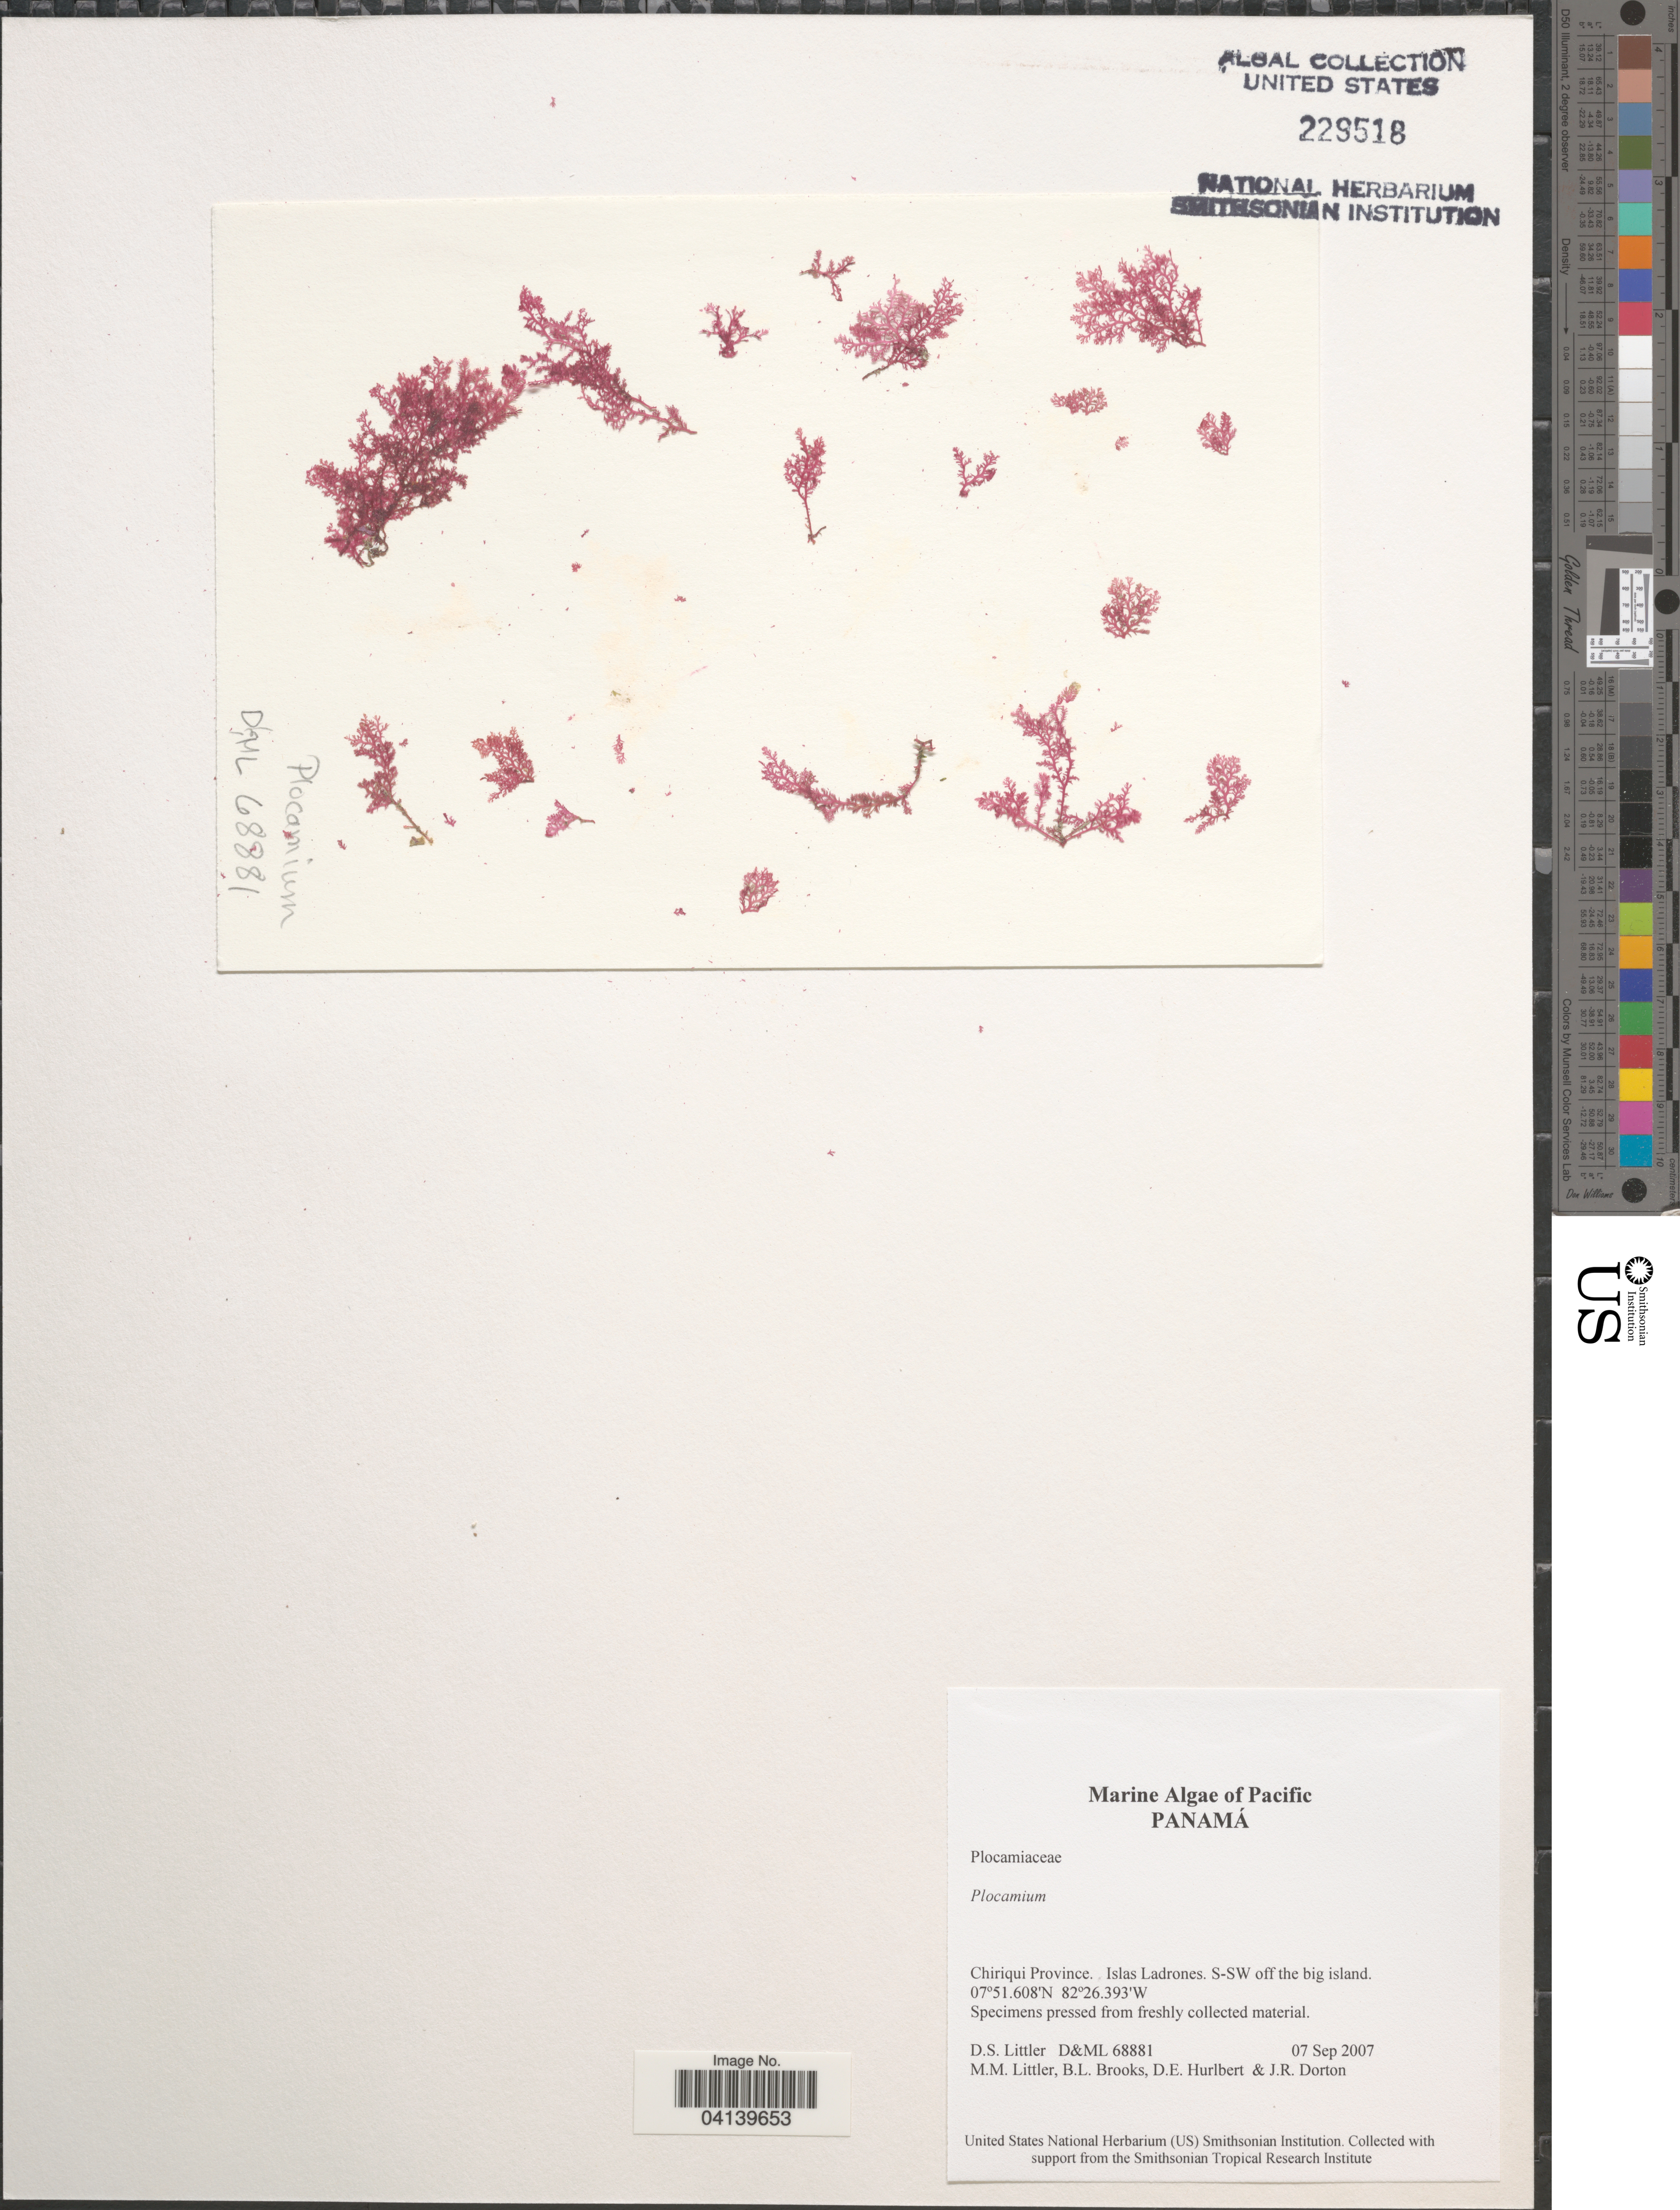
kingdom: Plantae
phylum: Rhodophyta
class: Florideophyceae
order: Plocamiales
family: Plocamiaceae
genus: Plocamium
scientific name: Plocamium sp.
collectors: D. S. Littler, B. Brooks, D. Hurlbert & J. Dorton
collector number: D&ML68881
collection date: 2007-09-07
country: Panama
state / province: Chiriqui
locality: Islas Ladrones. S-SW off the big island.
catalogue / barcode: US 229518